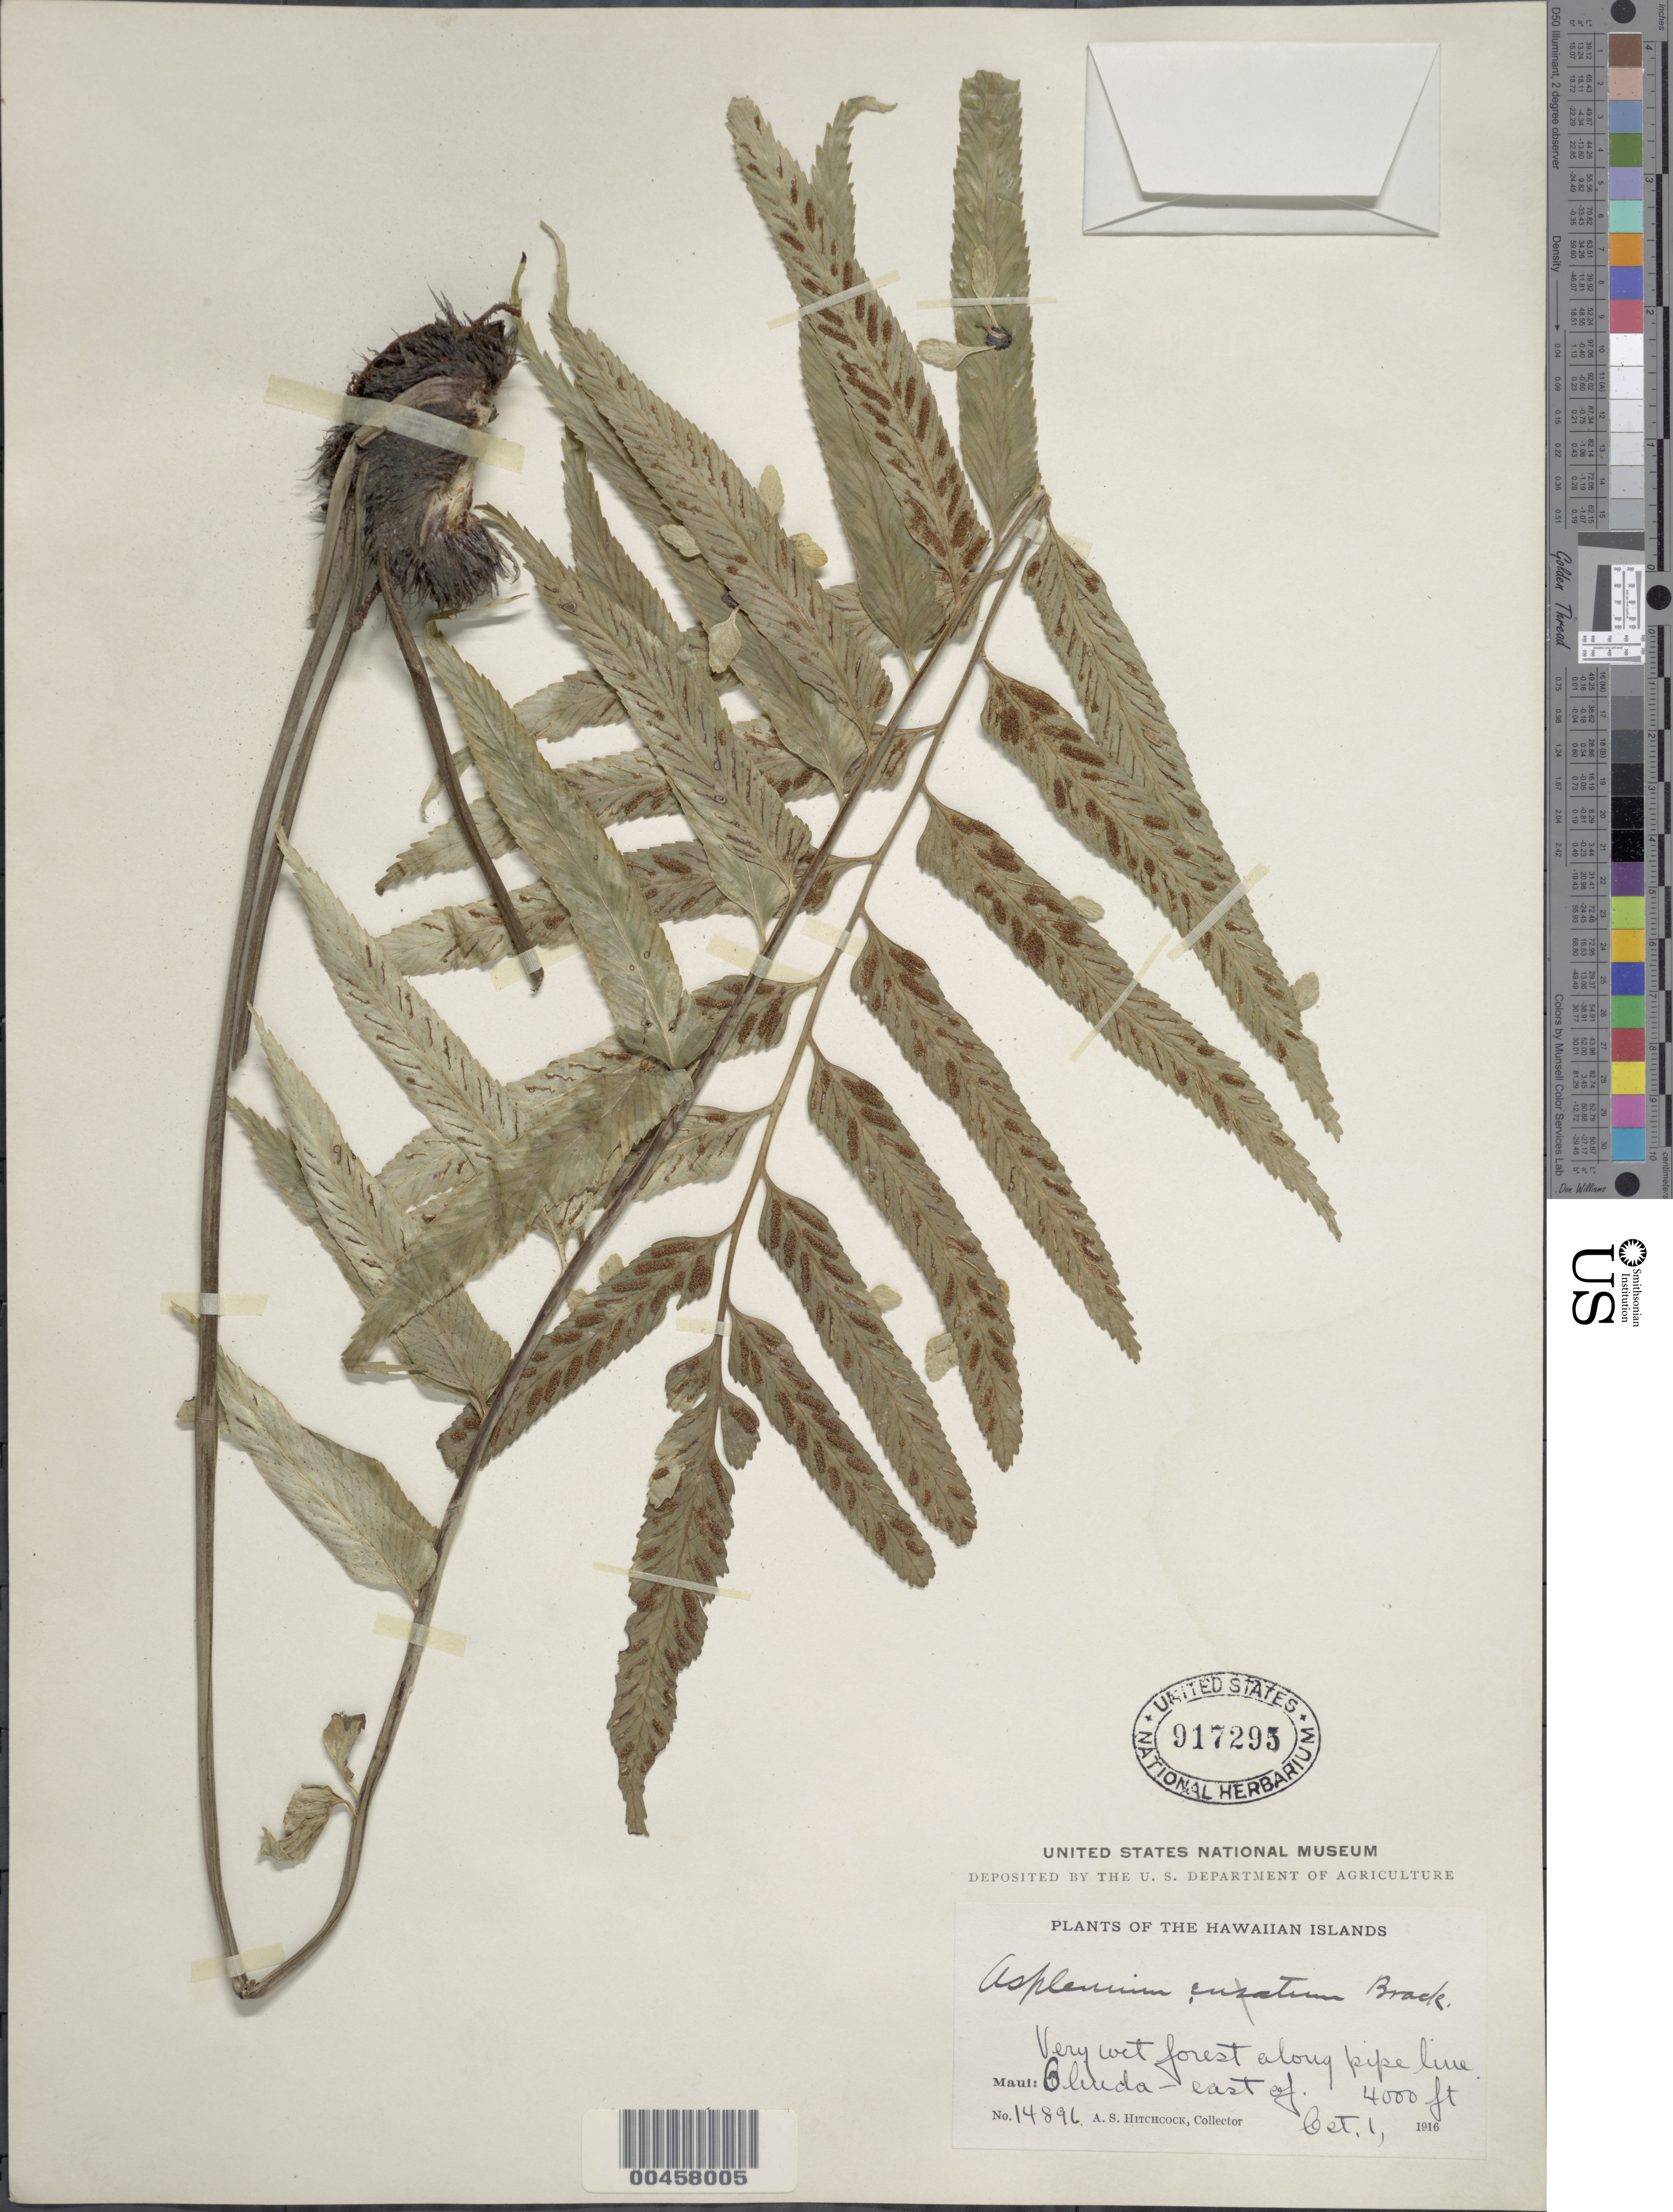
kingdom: Plantae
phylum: Tracheophyta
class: Polypodiopsida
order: Polypodiales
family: Aspleniaceae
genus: Asplenium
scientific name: Asplenium kaulfussii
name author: Schltdl.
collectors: A. S. Hitchcock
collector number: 14896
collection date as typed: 1 Oct 1916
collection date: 1916-10-01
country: United States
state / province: Hawaii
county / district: Maui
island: Maui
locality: Olinda - east of. Along pipe line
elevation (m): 1219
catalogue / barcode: US 917295